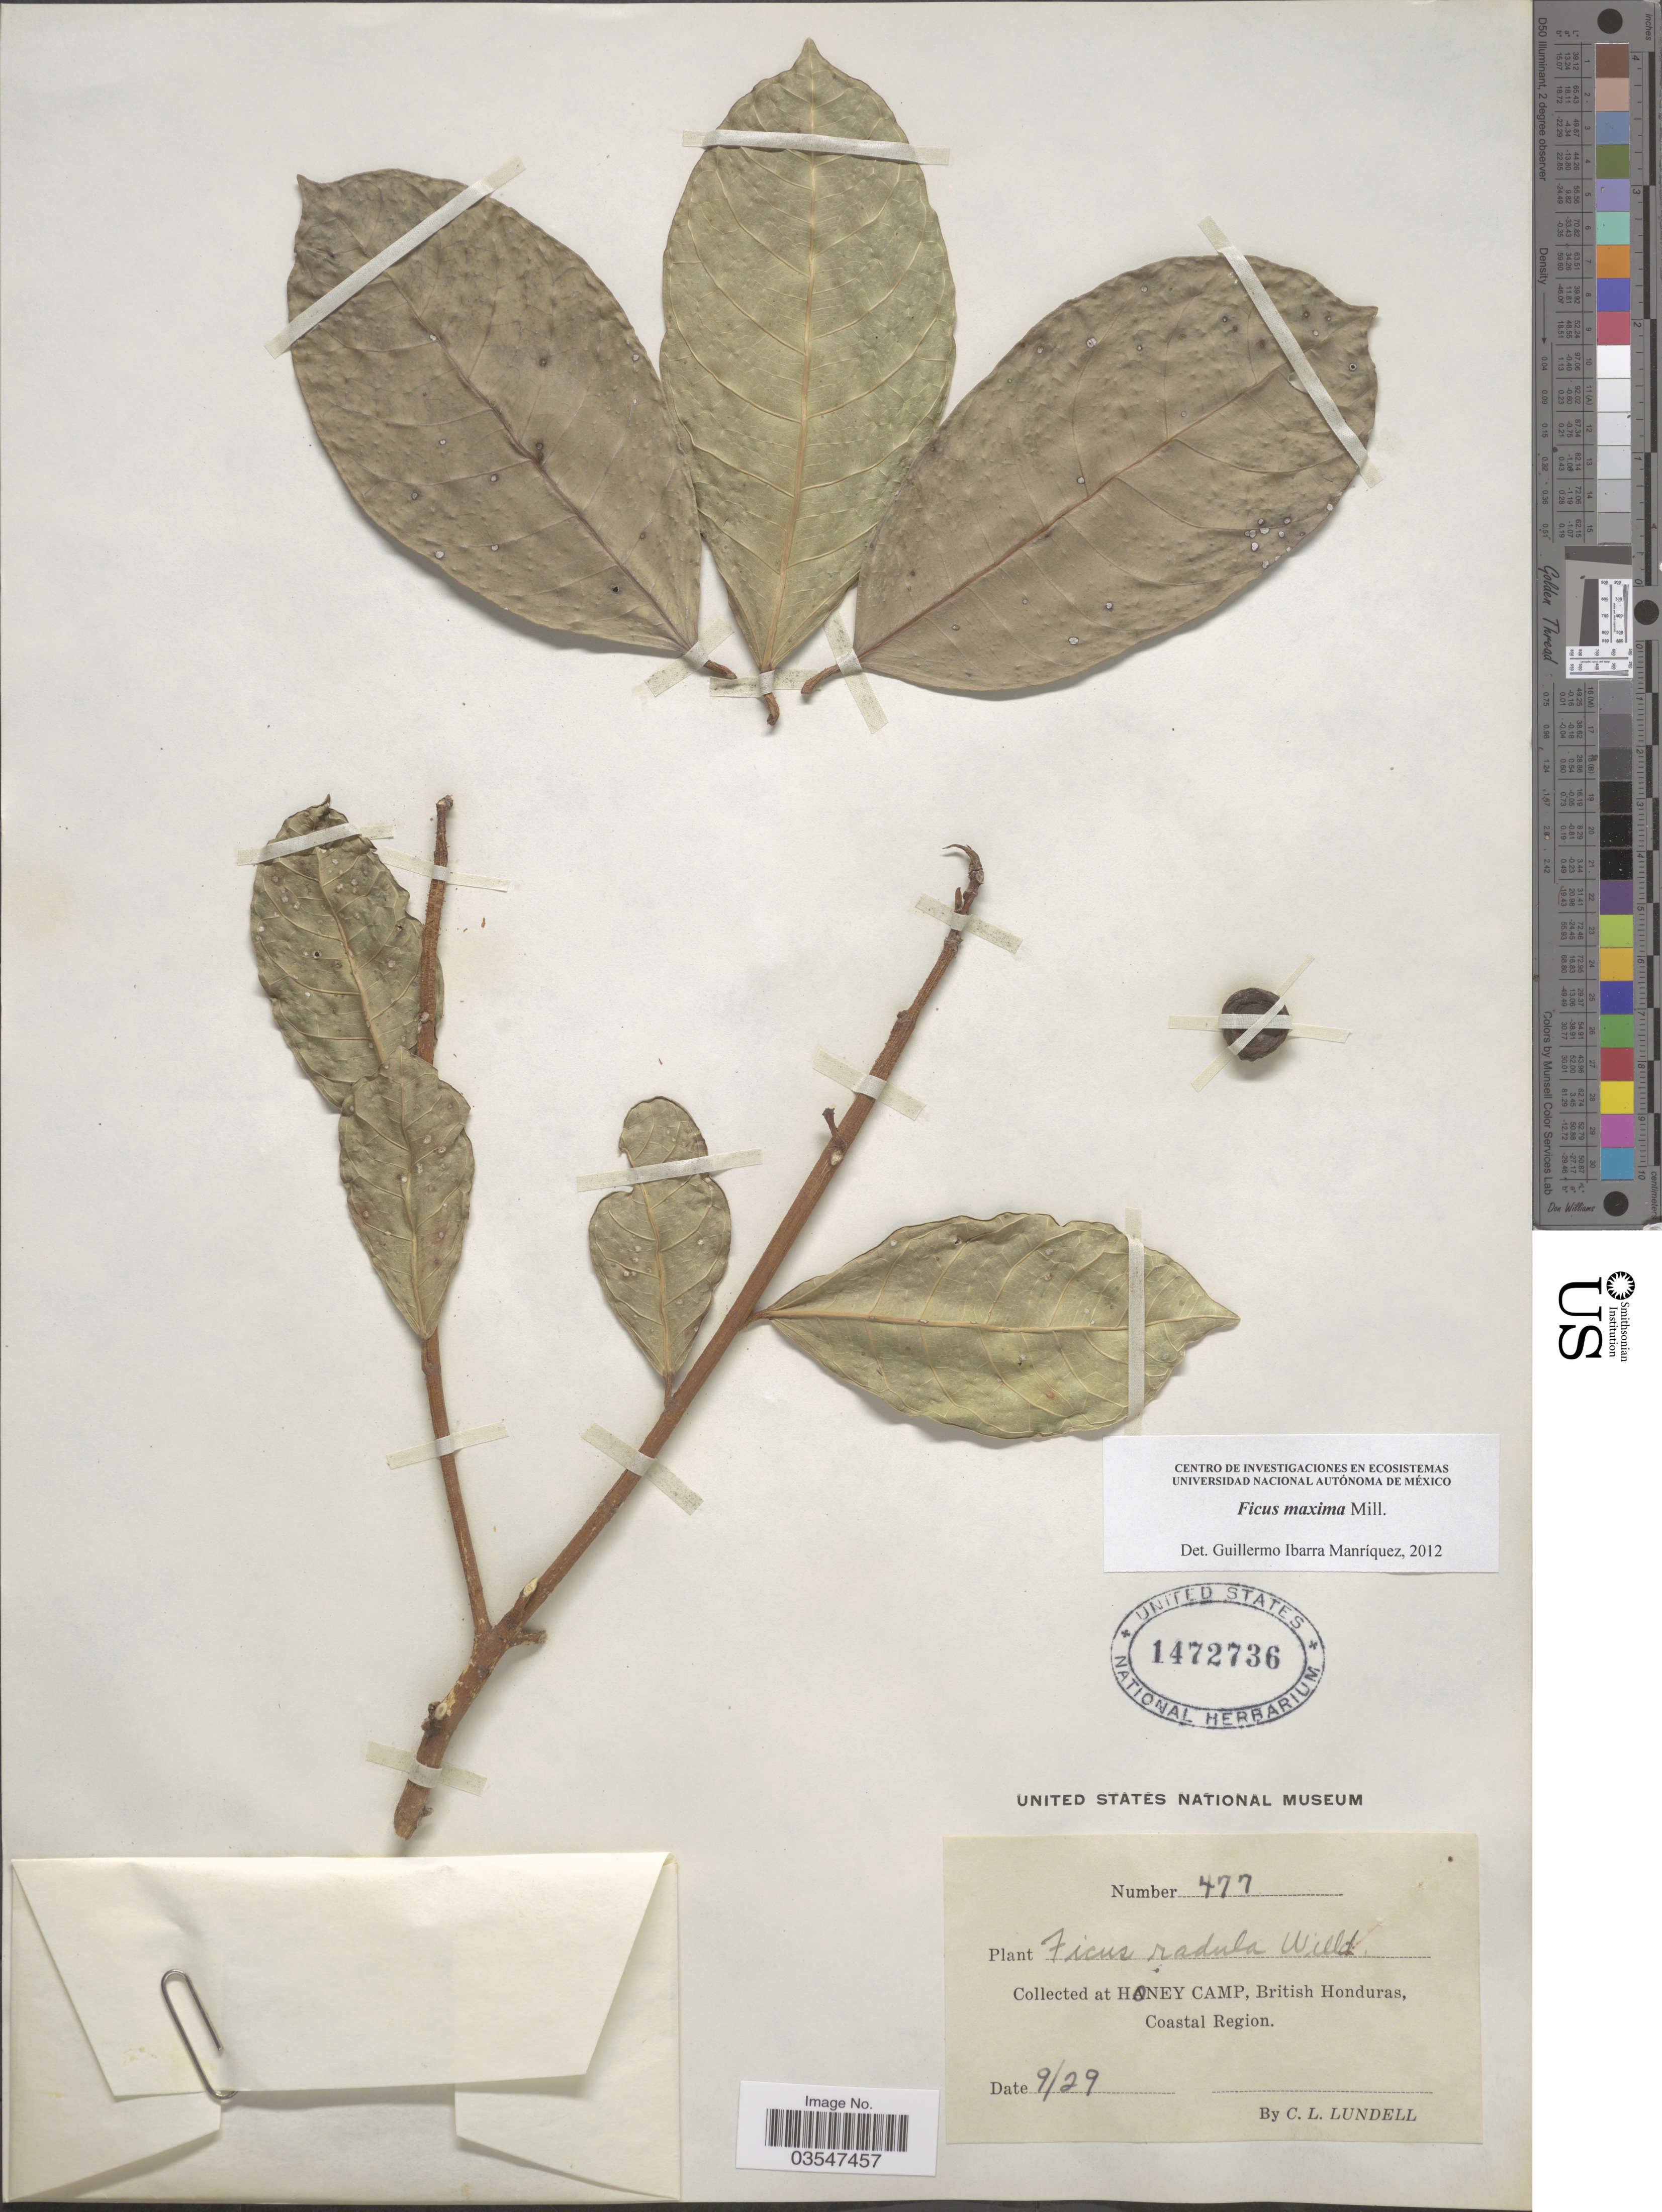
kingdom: Plantae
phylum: Tracheophyta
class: Magnoliopsida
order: Rosales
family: Moraceae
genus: Ficus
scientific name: Ficus maxima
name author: Mill.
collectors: C. L. Lundell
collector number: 477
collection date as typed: Transcribed d/m/y: /9/29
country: Belize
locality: Honey Camp, British Honduras, Coastal Region.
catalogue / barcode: US 1472736